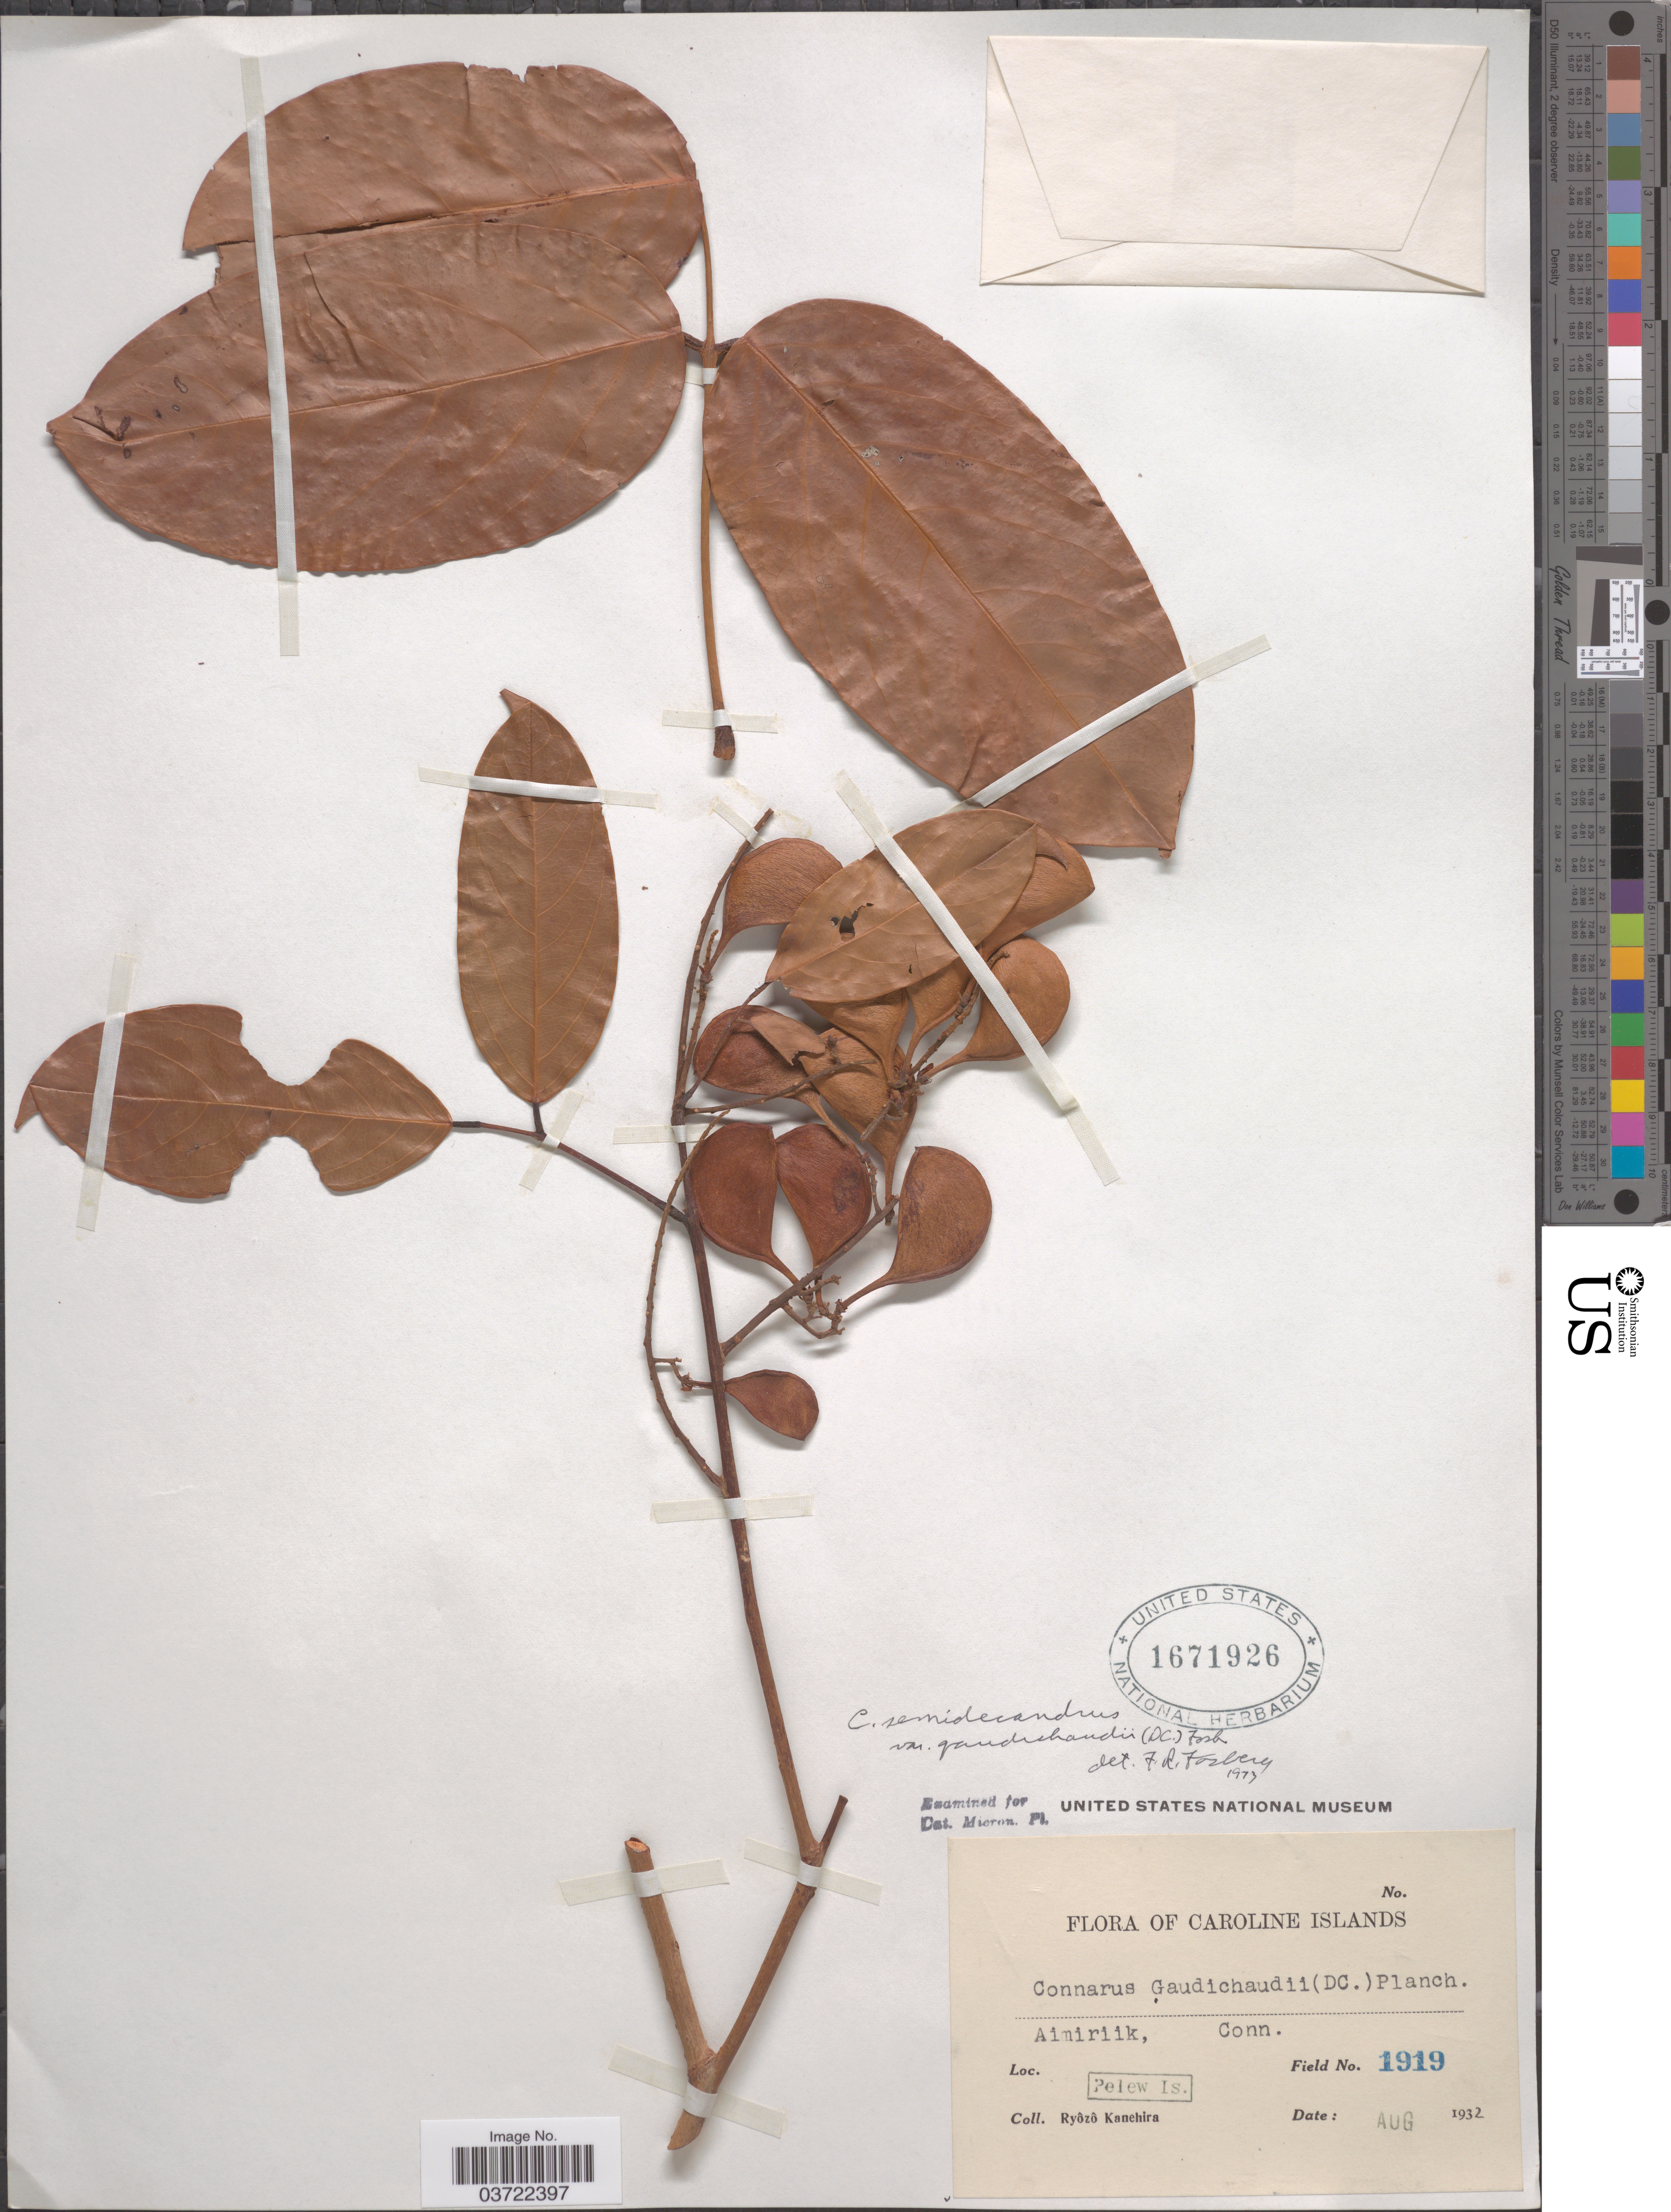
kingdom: Plantae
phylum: Tracheophyta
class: Magnoliopsida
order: Oxalidales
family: Connaraceae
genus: Connarus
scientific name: Connarus semidecandrus var. gaudichaudii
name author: (DC.) Fosberg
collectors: R. Kanehira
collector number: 1919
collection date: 1932-08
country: Palau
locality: Caroline Islands. Aimiriik, Conn. Pelew Is.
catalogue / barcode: US 1671926